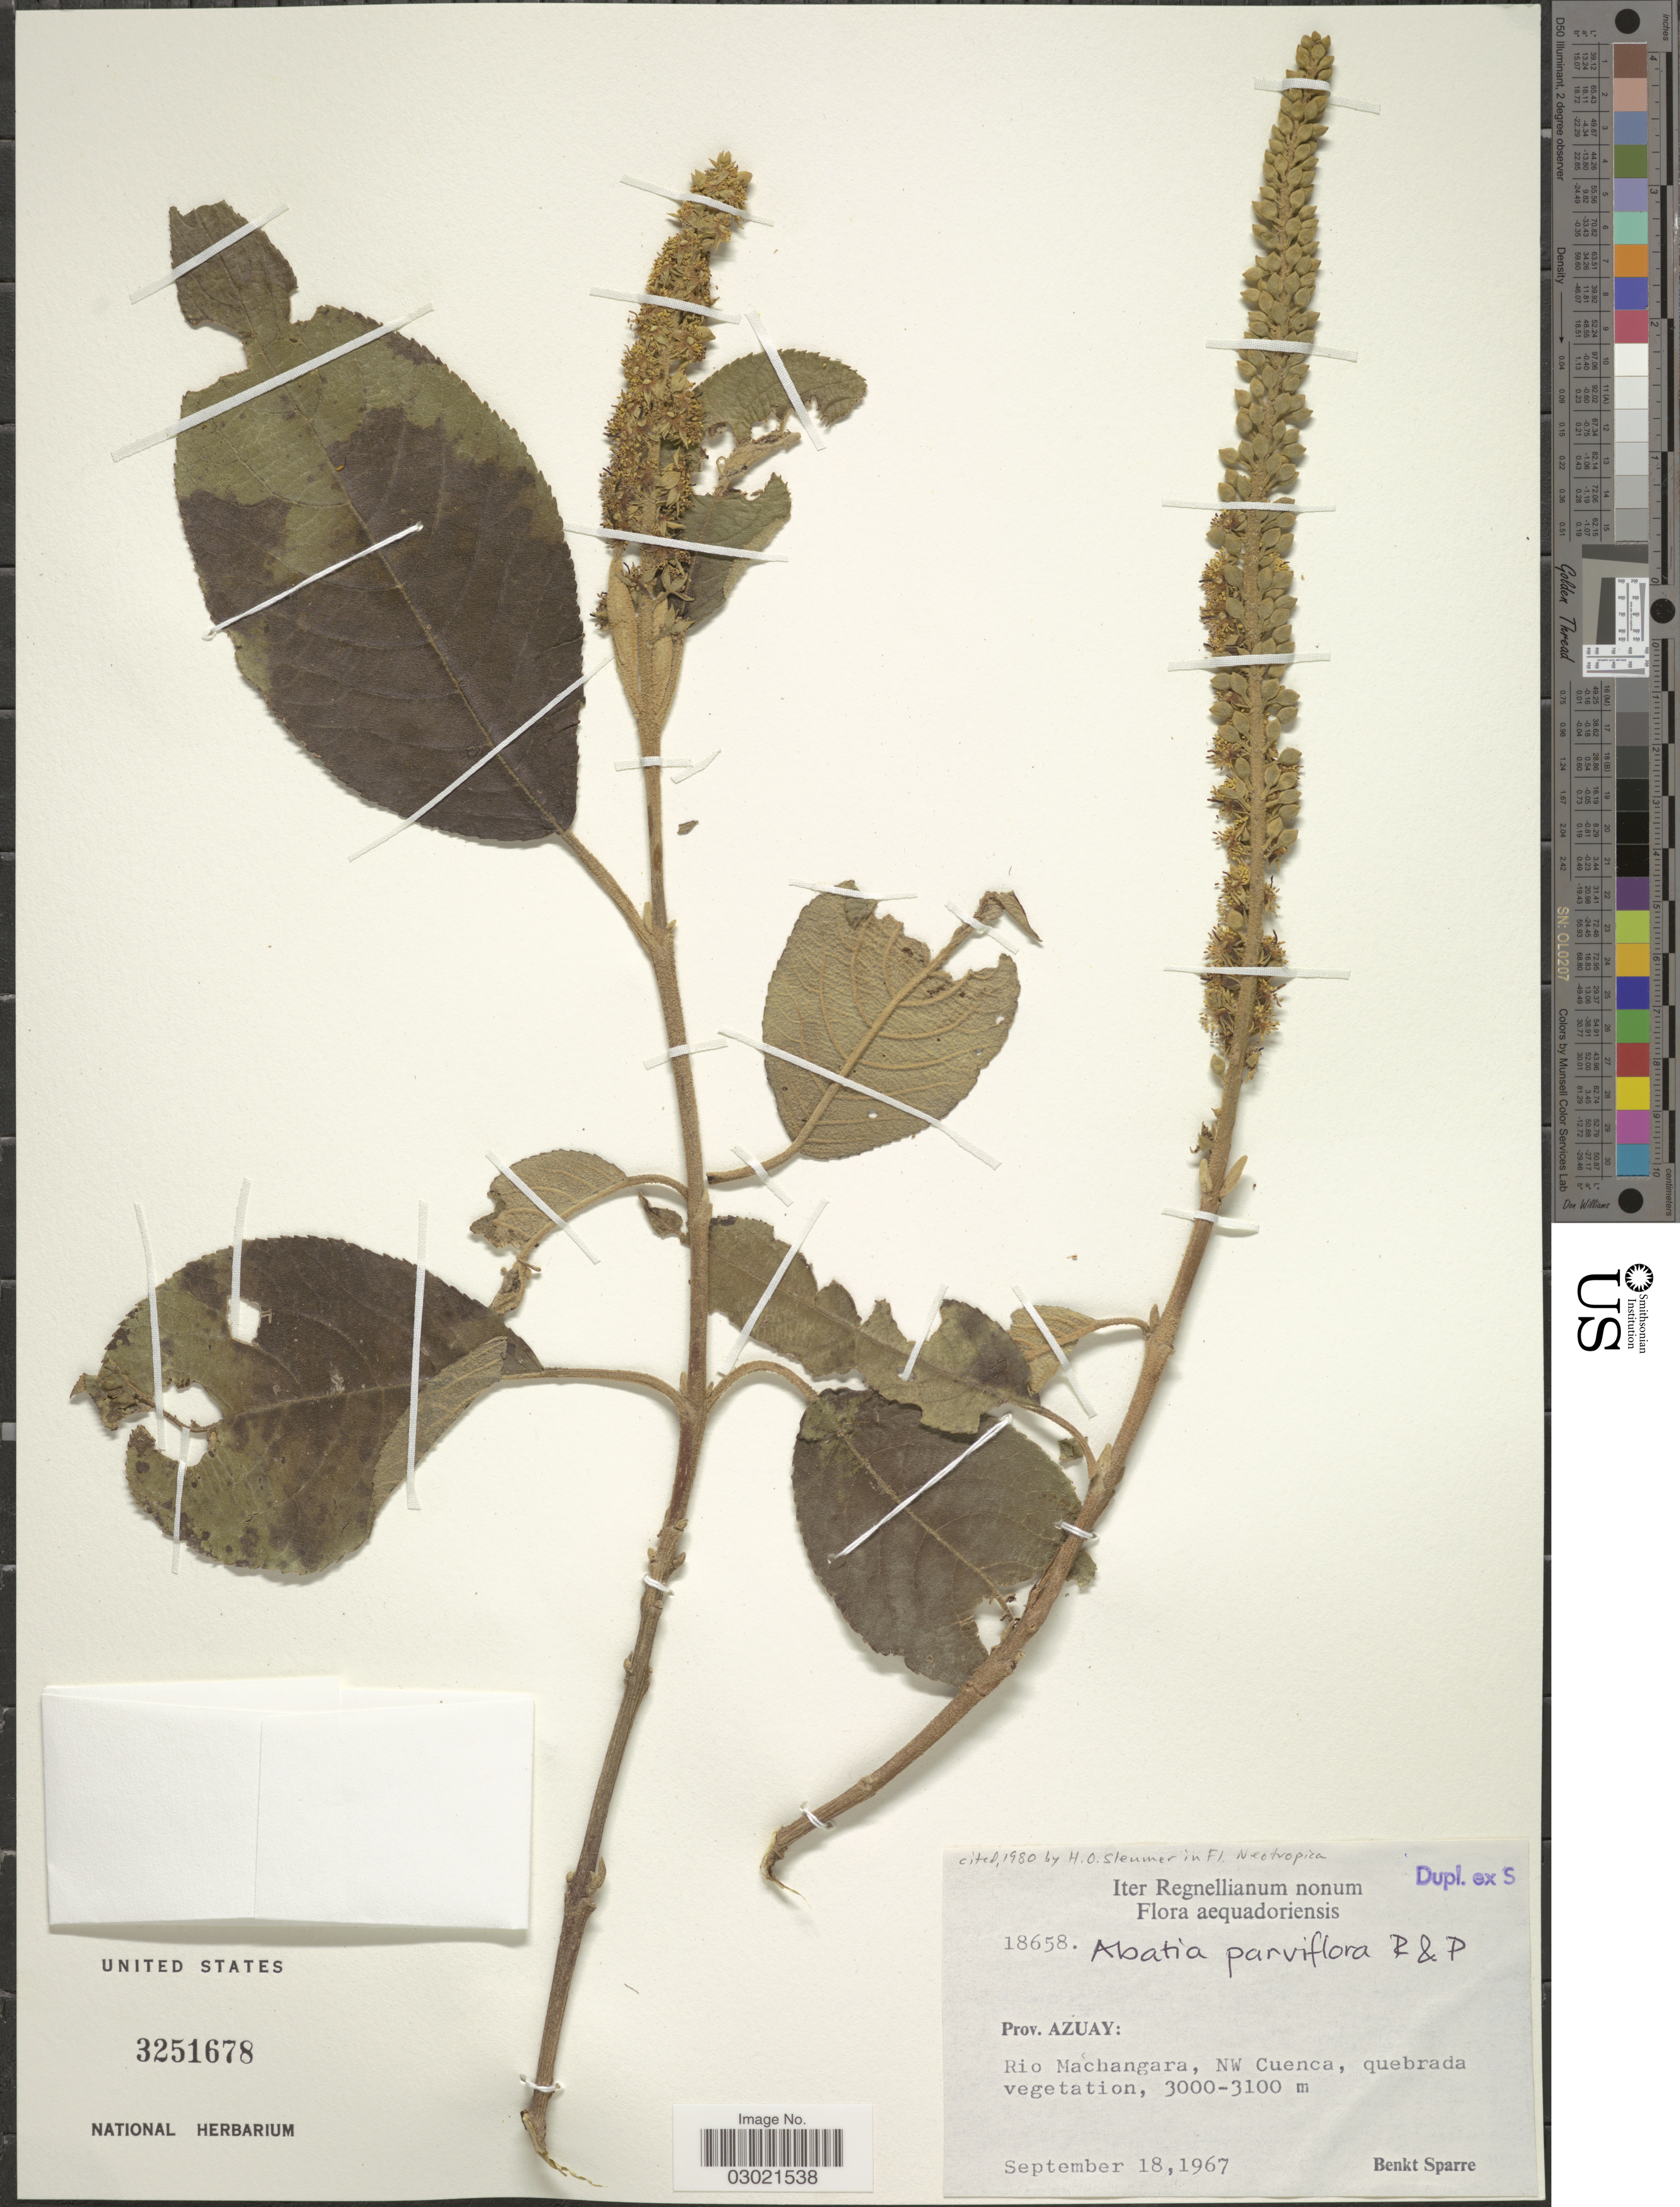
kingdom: Plantae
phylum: Tracheophyta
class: Magnoliopsida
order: Malpighiales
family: Salicaceae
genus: Abatia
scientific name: Abatia parviflora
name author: Ruiz & Pav.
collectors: B. Sparre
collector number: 18658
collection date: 1967-09-18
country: Ecuador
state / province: Azuay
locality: Prov. Azuay: Rio Machangara, NW Cuenca.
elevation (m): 3000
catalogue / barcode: US 3251678